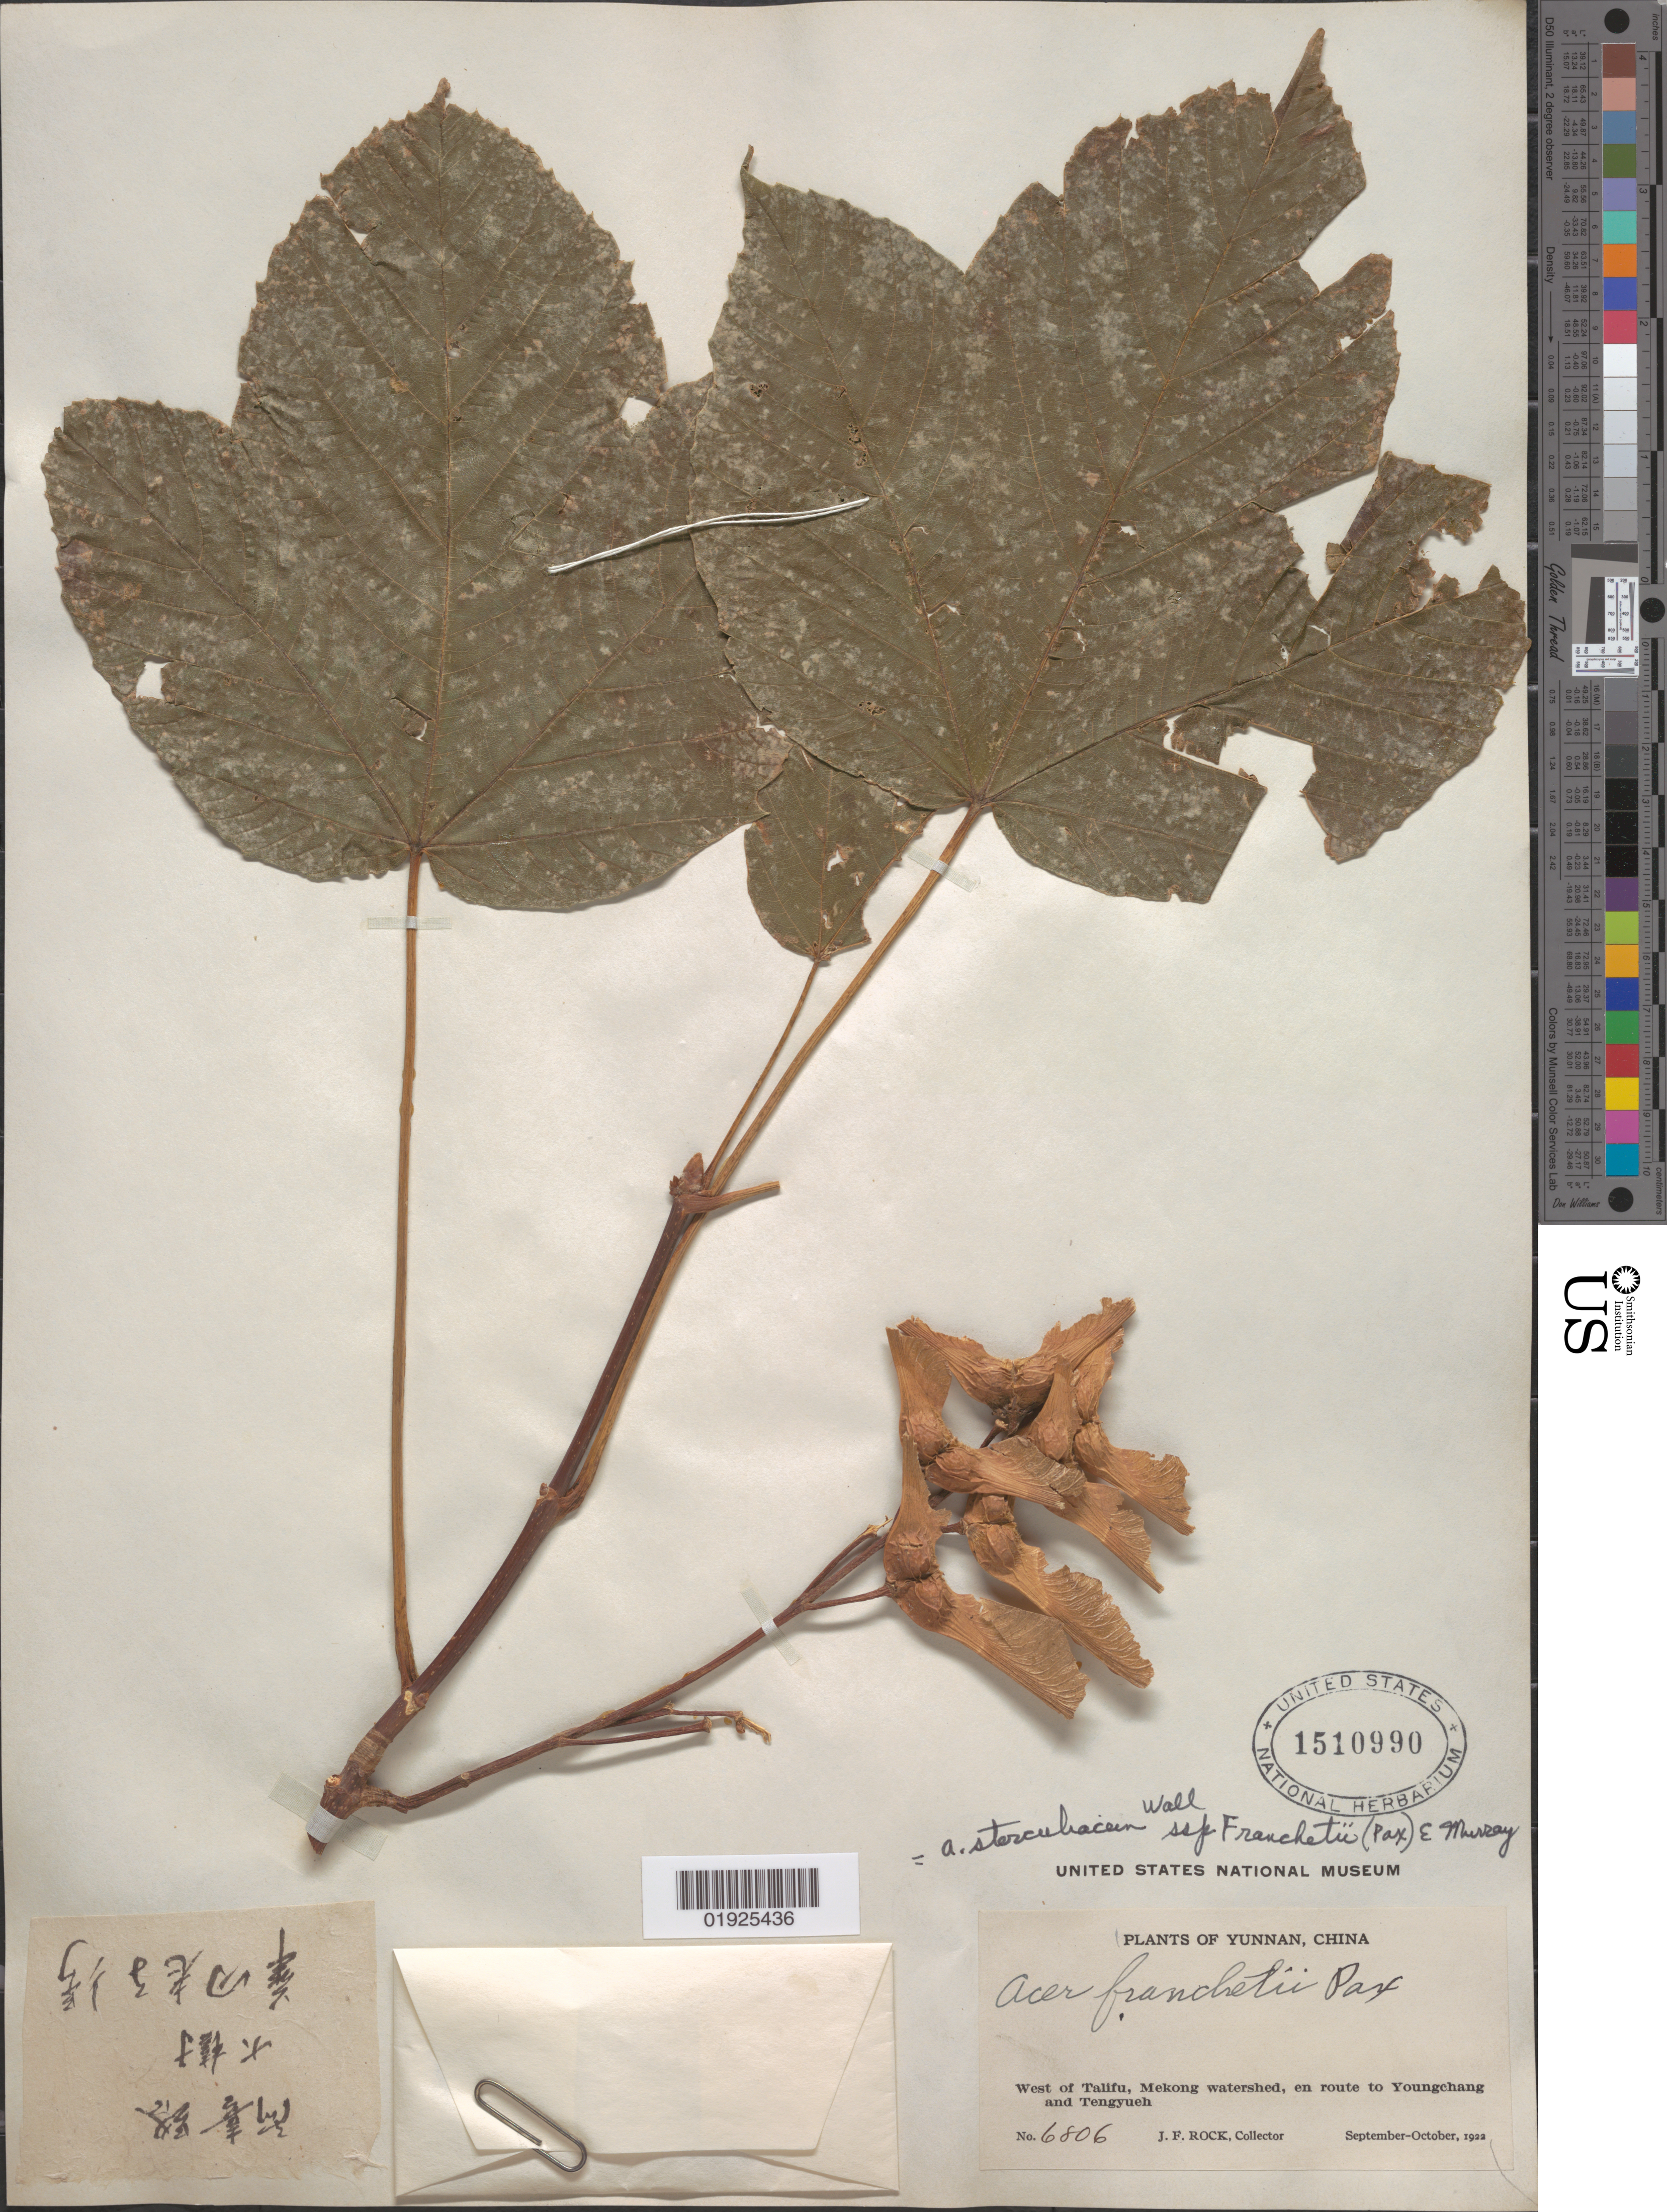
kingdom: Plantae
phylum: Tracheophyta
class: Magnoliopsida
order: Sapindales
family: Sapindaceae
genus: Acer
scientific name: Acer sterculiaceum subsp. franchetii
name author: (Pax) A.E. Murray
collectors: J. F. Rock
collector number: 6806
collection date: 1922-09/1922-10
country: China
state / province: Yunnan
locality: West of Talifu, Mekong watershed, en route to Youngchang and Tengueh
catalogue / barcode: US 1510990